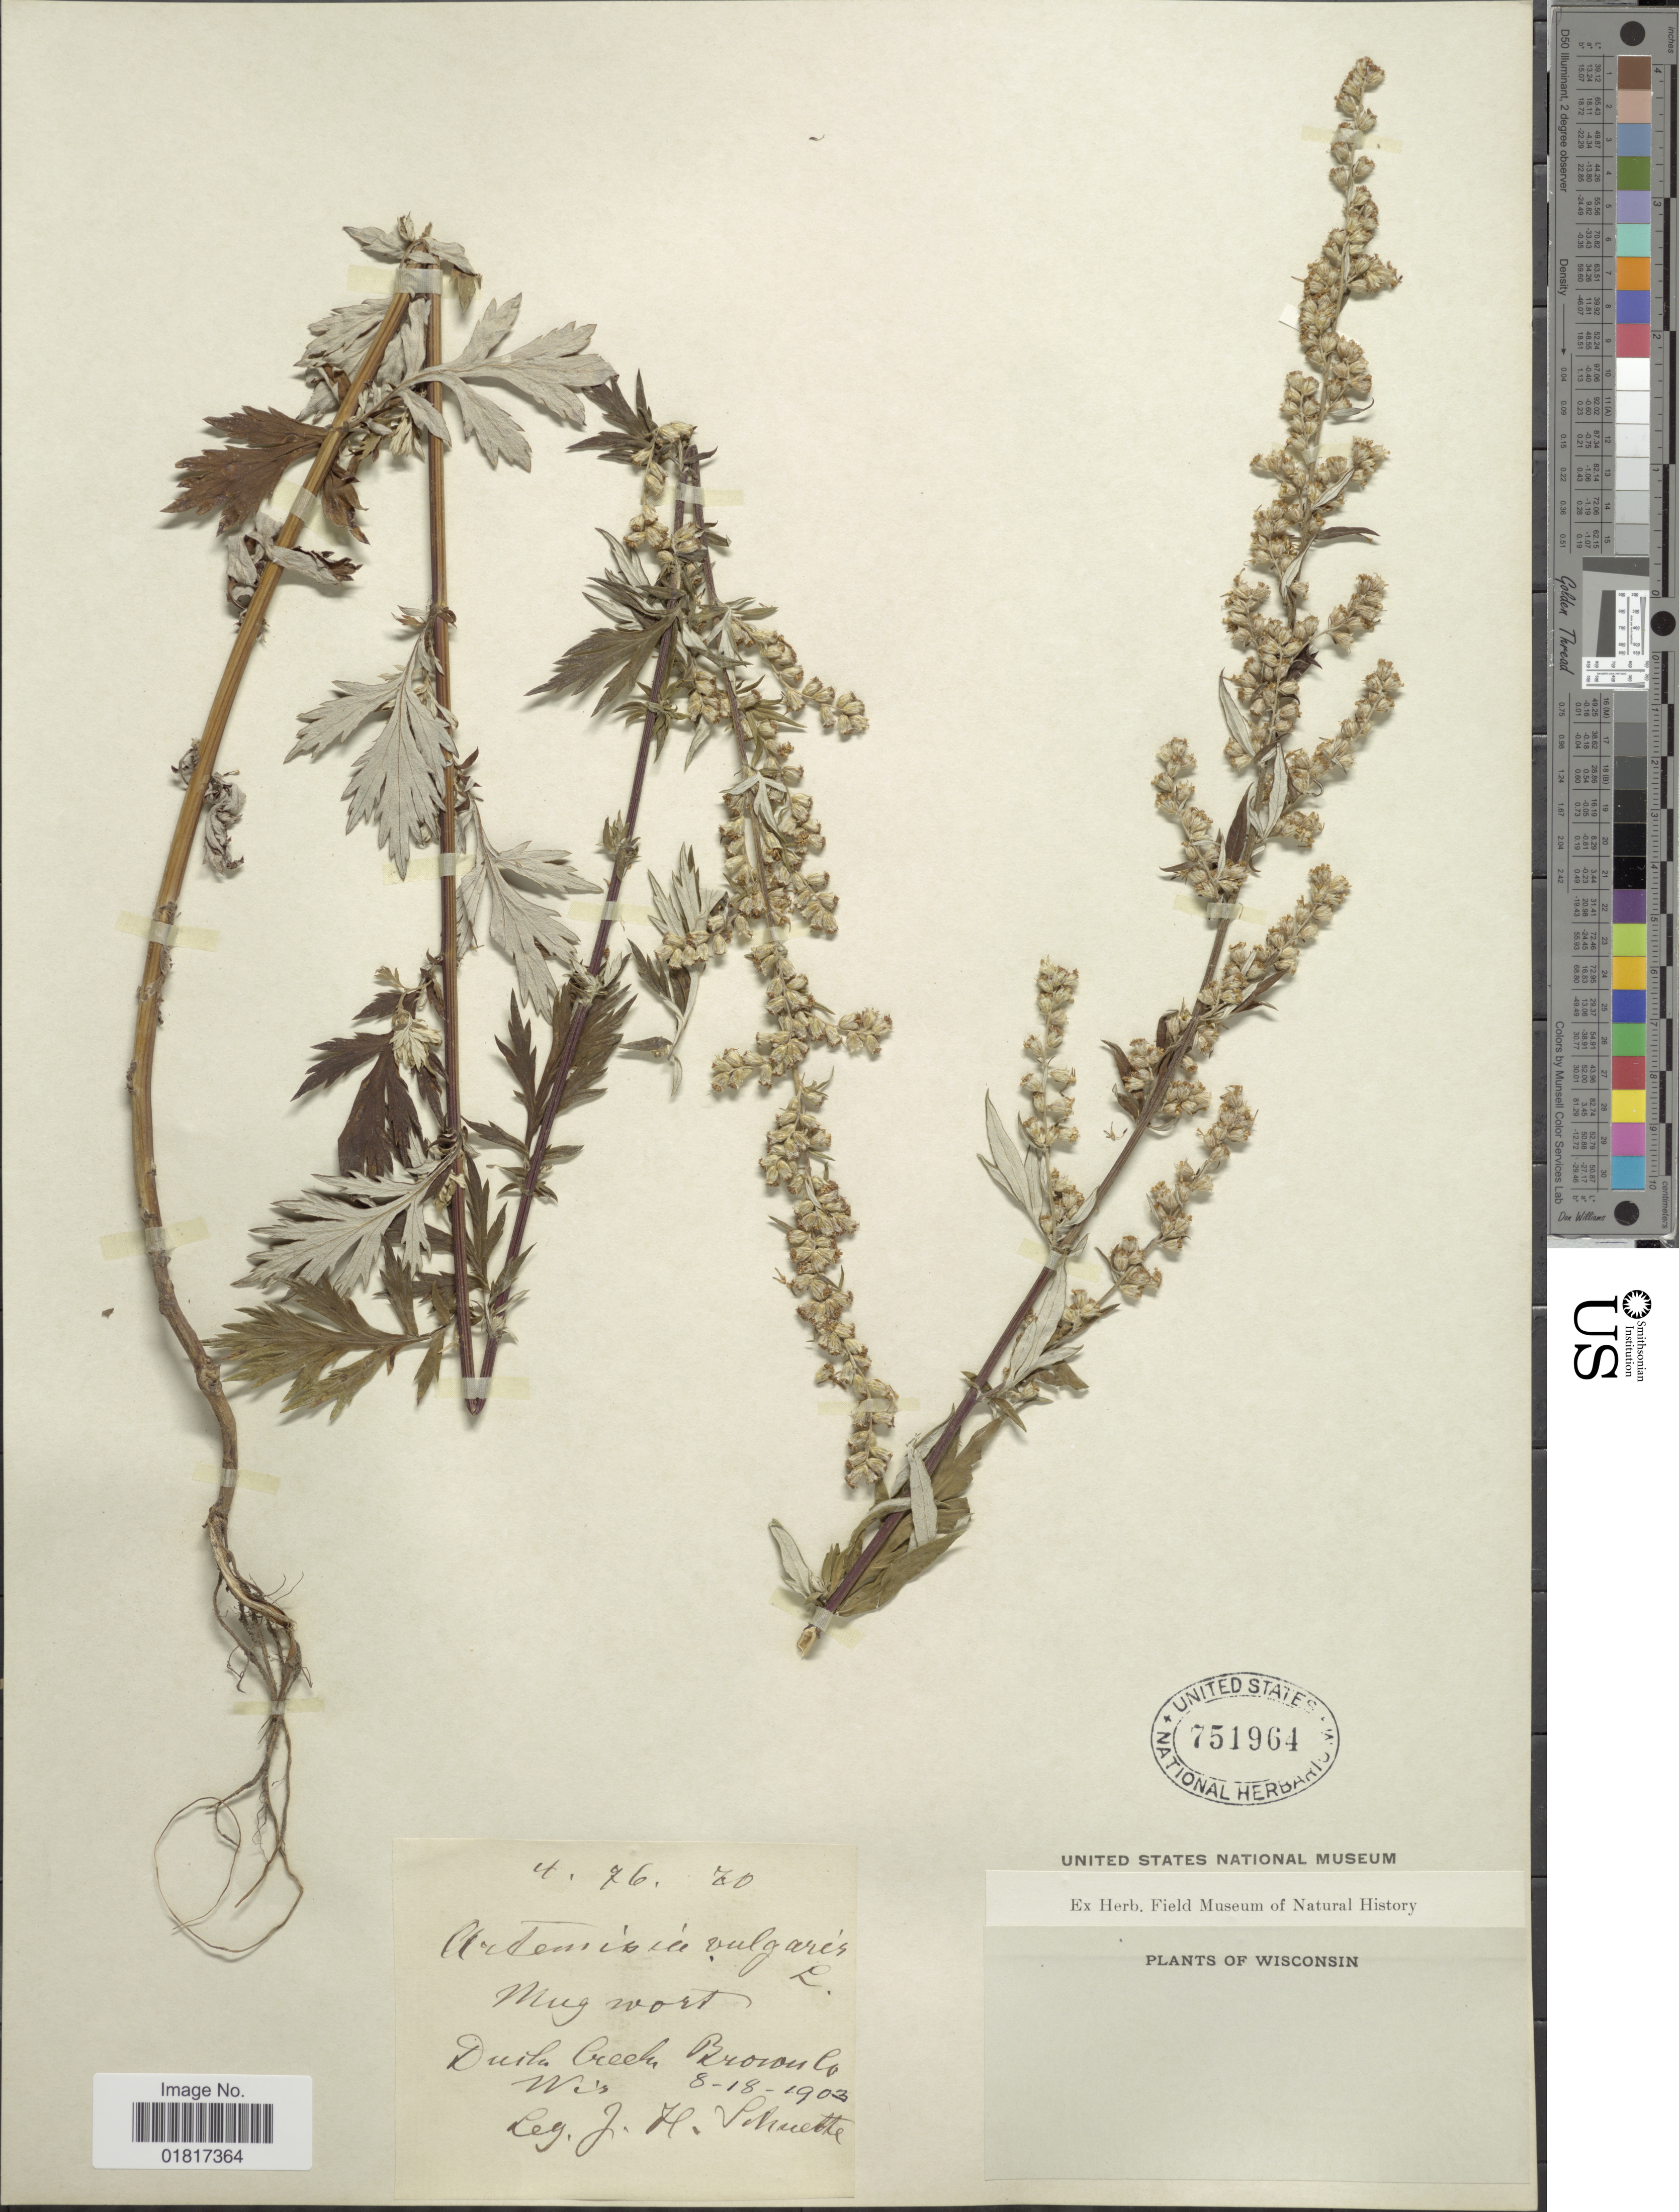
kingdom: Plantae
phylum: Tracheophyta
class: Magnoliopsida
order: Asterales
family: Asteraceae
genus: Artemisia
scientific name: Artemisia vulgaris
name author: L.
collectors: J. H. Schuette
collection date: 1903-08-18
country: United States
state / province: Wisconsin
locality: Duck Creek, Brown Co.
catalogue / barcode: US 751964